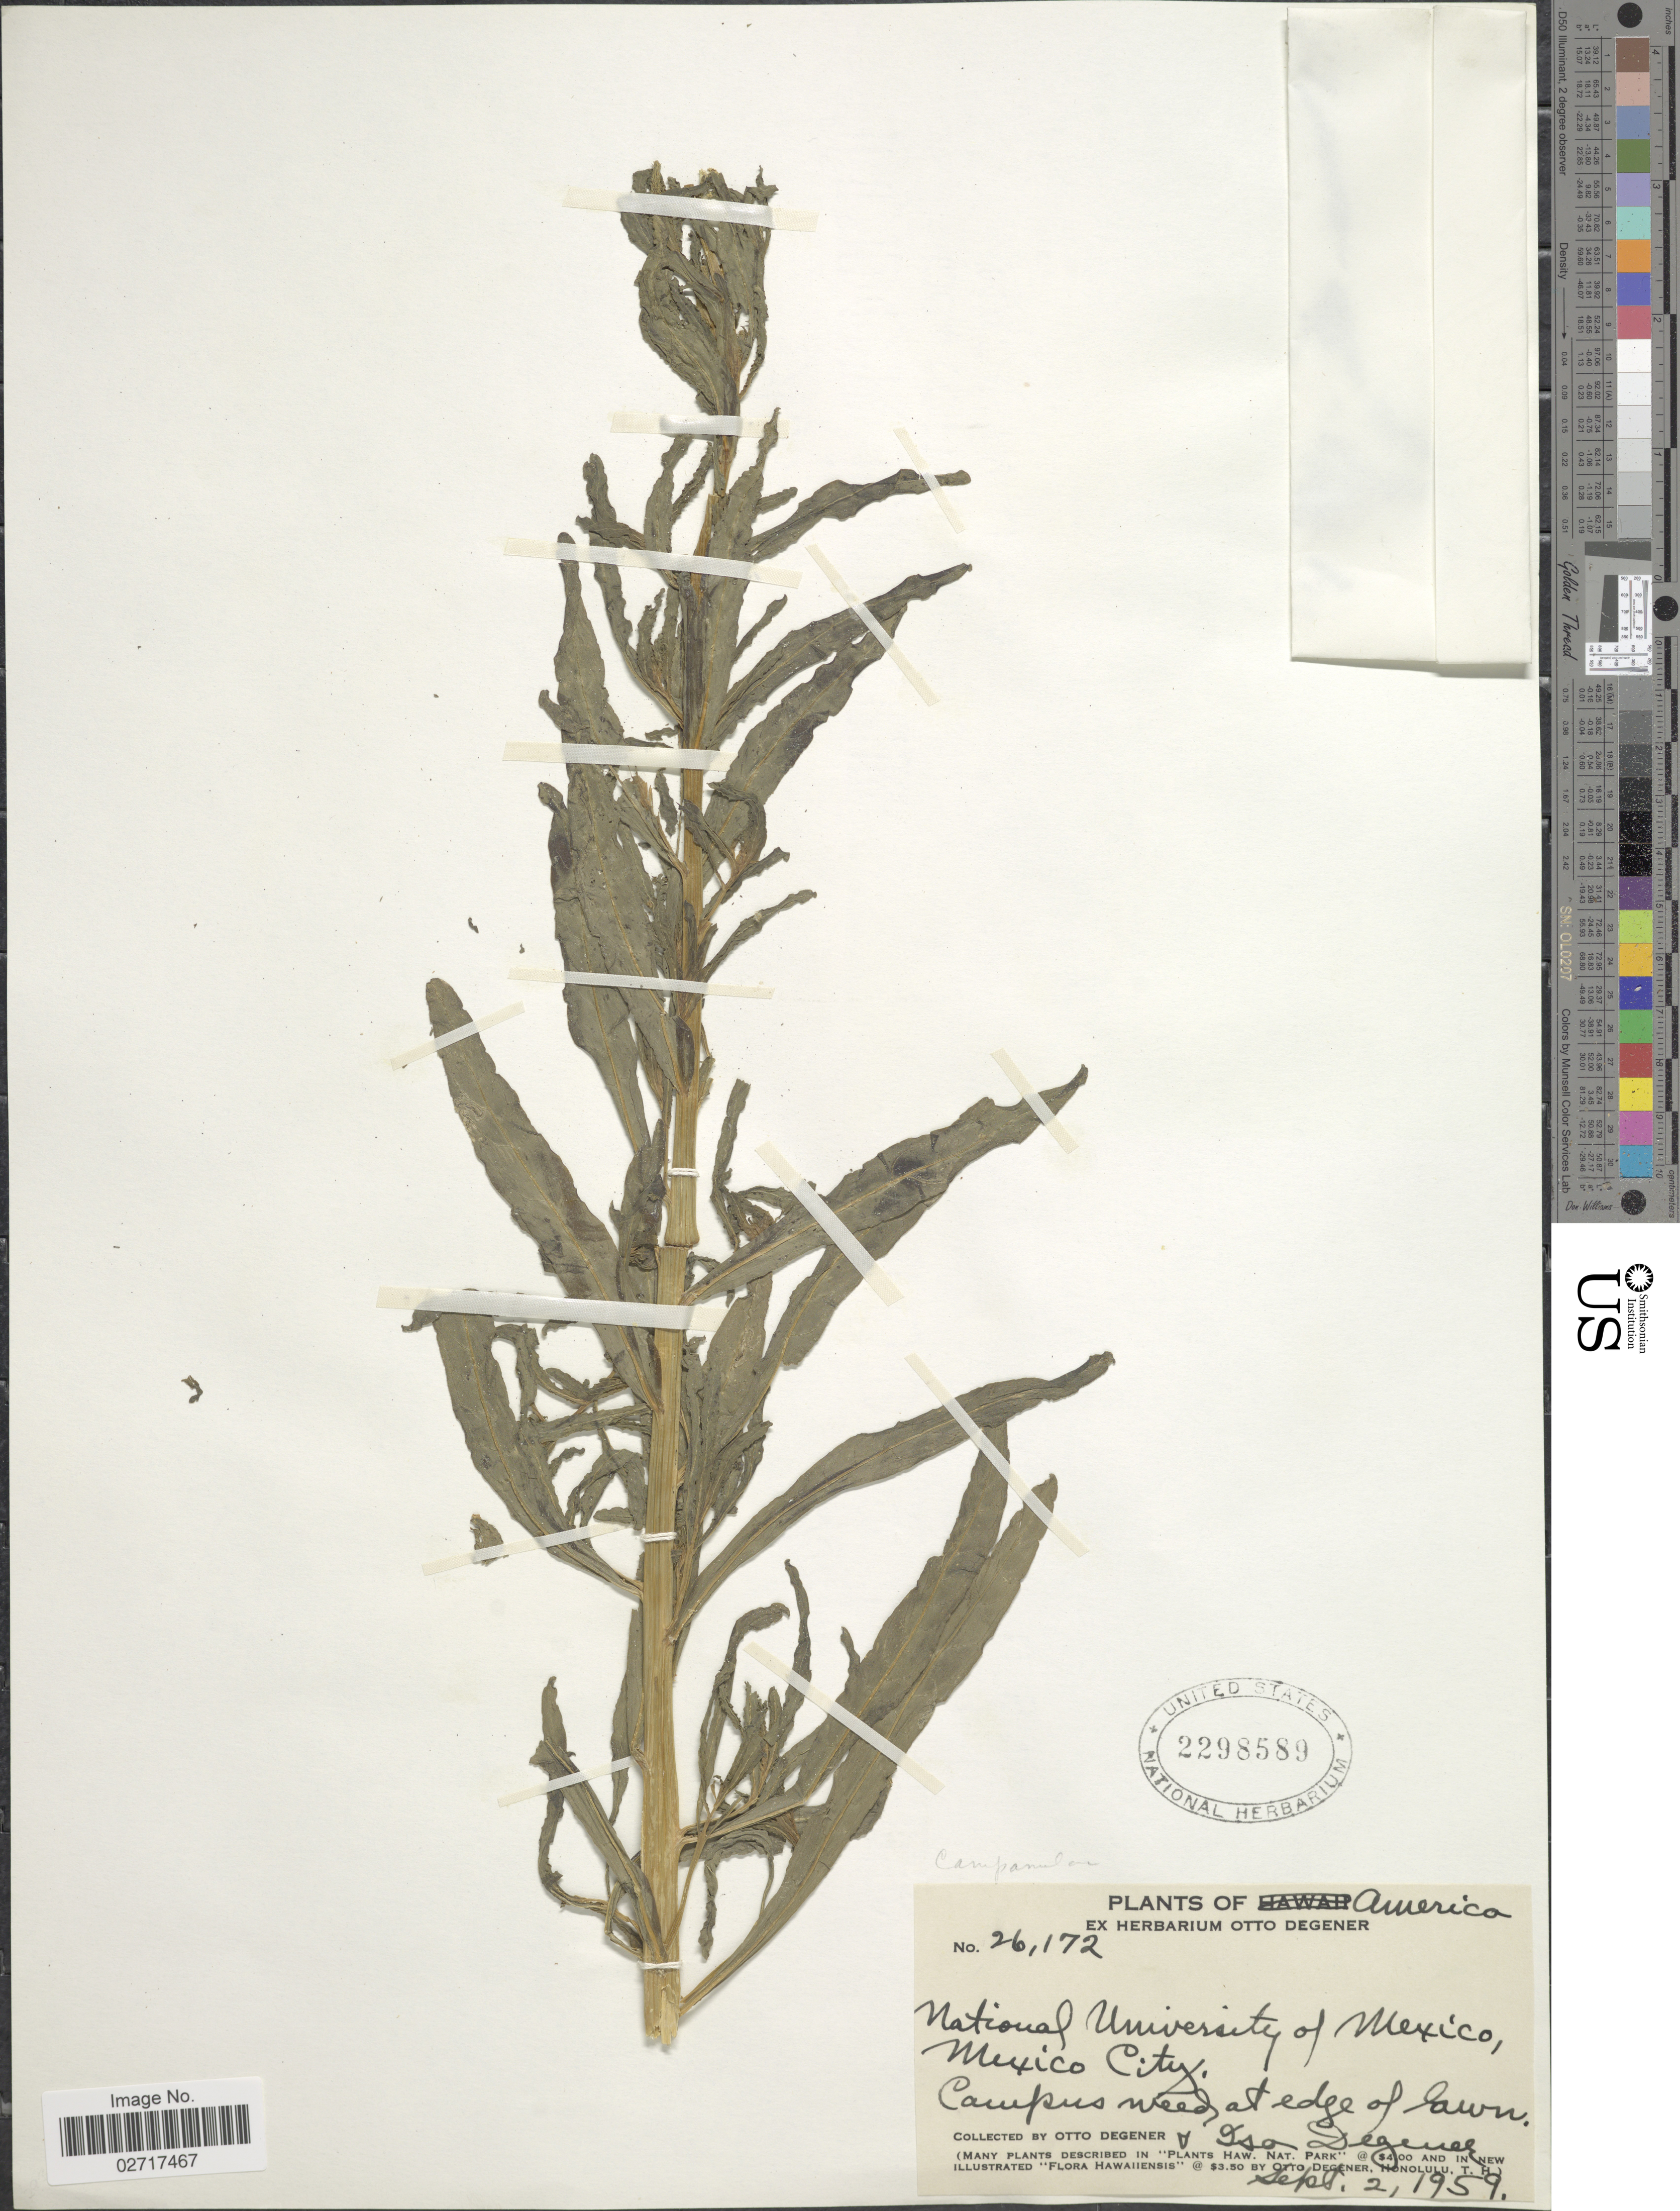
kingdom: Plantae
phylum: Tracheophyta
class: Magnoliopsida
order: Asterales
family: Campanulaceae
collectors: O. Degener & I. Degener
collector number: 26172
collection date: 1959-09-02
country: Mexico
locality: National University of Mexico, Mexico City. Campus weed at edge of lawn.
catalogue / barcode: US 2298589